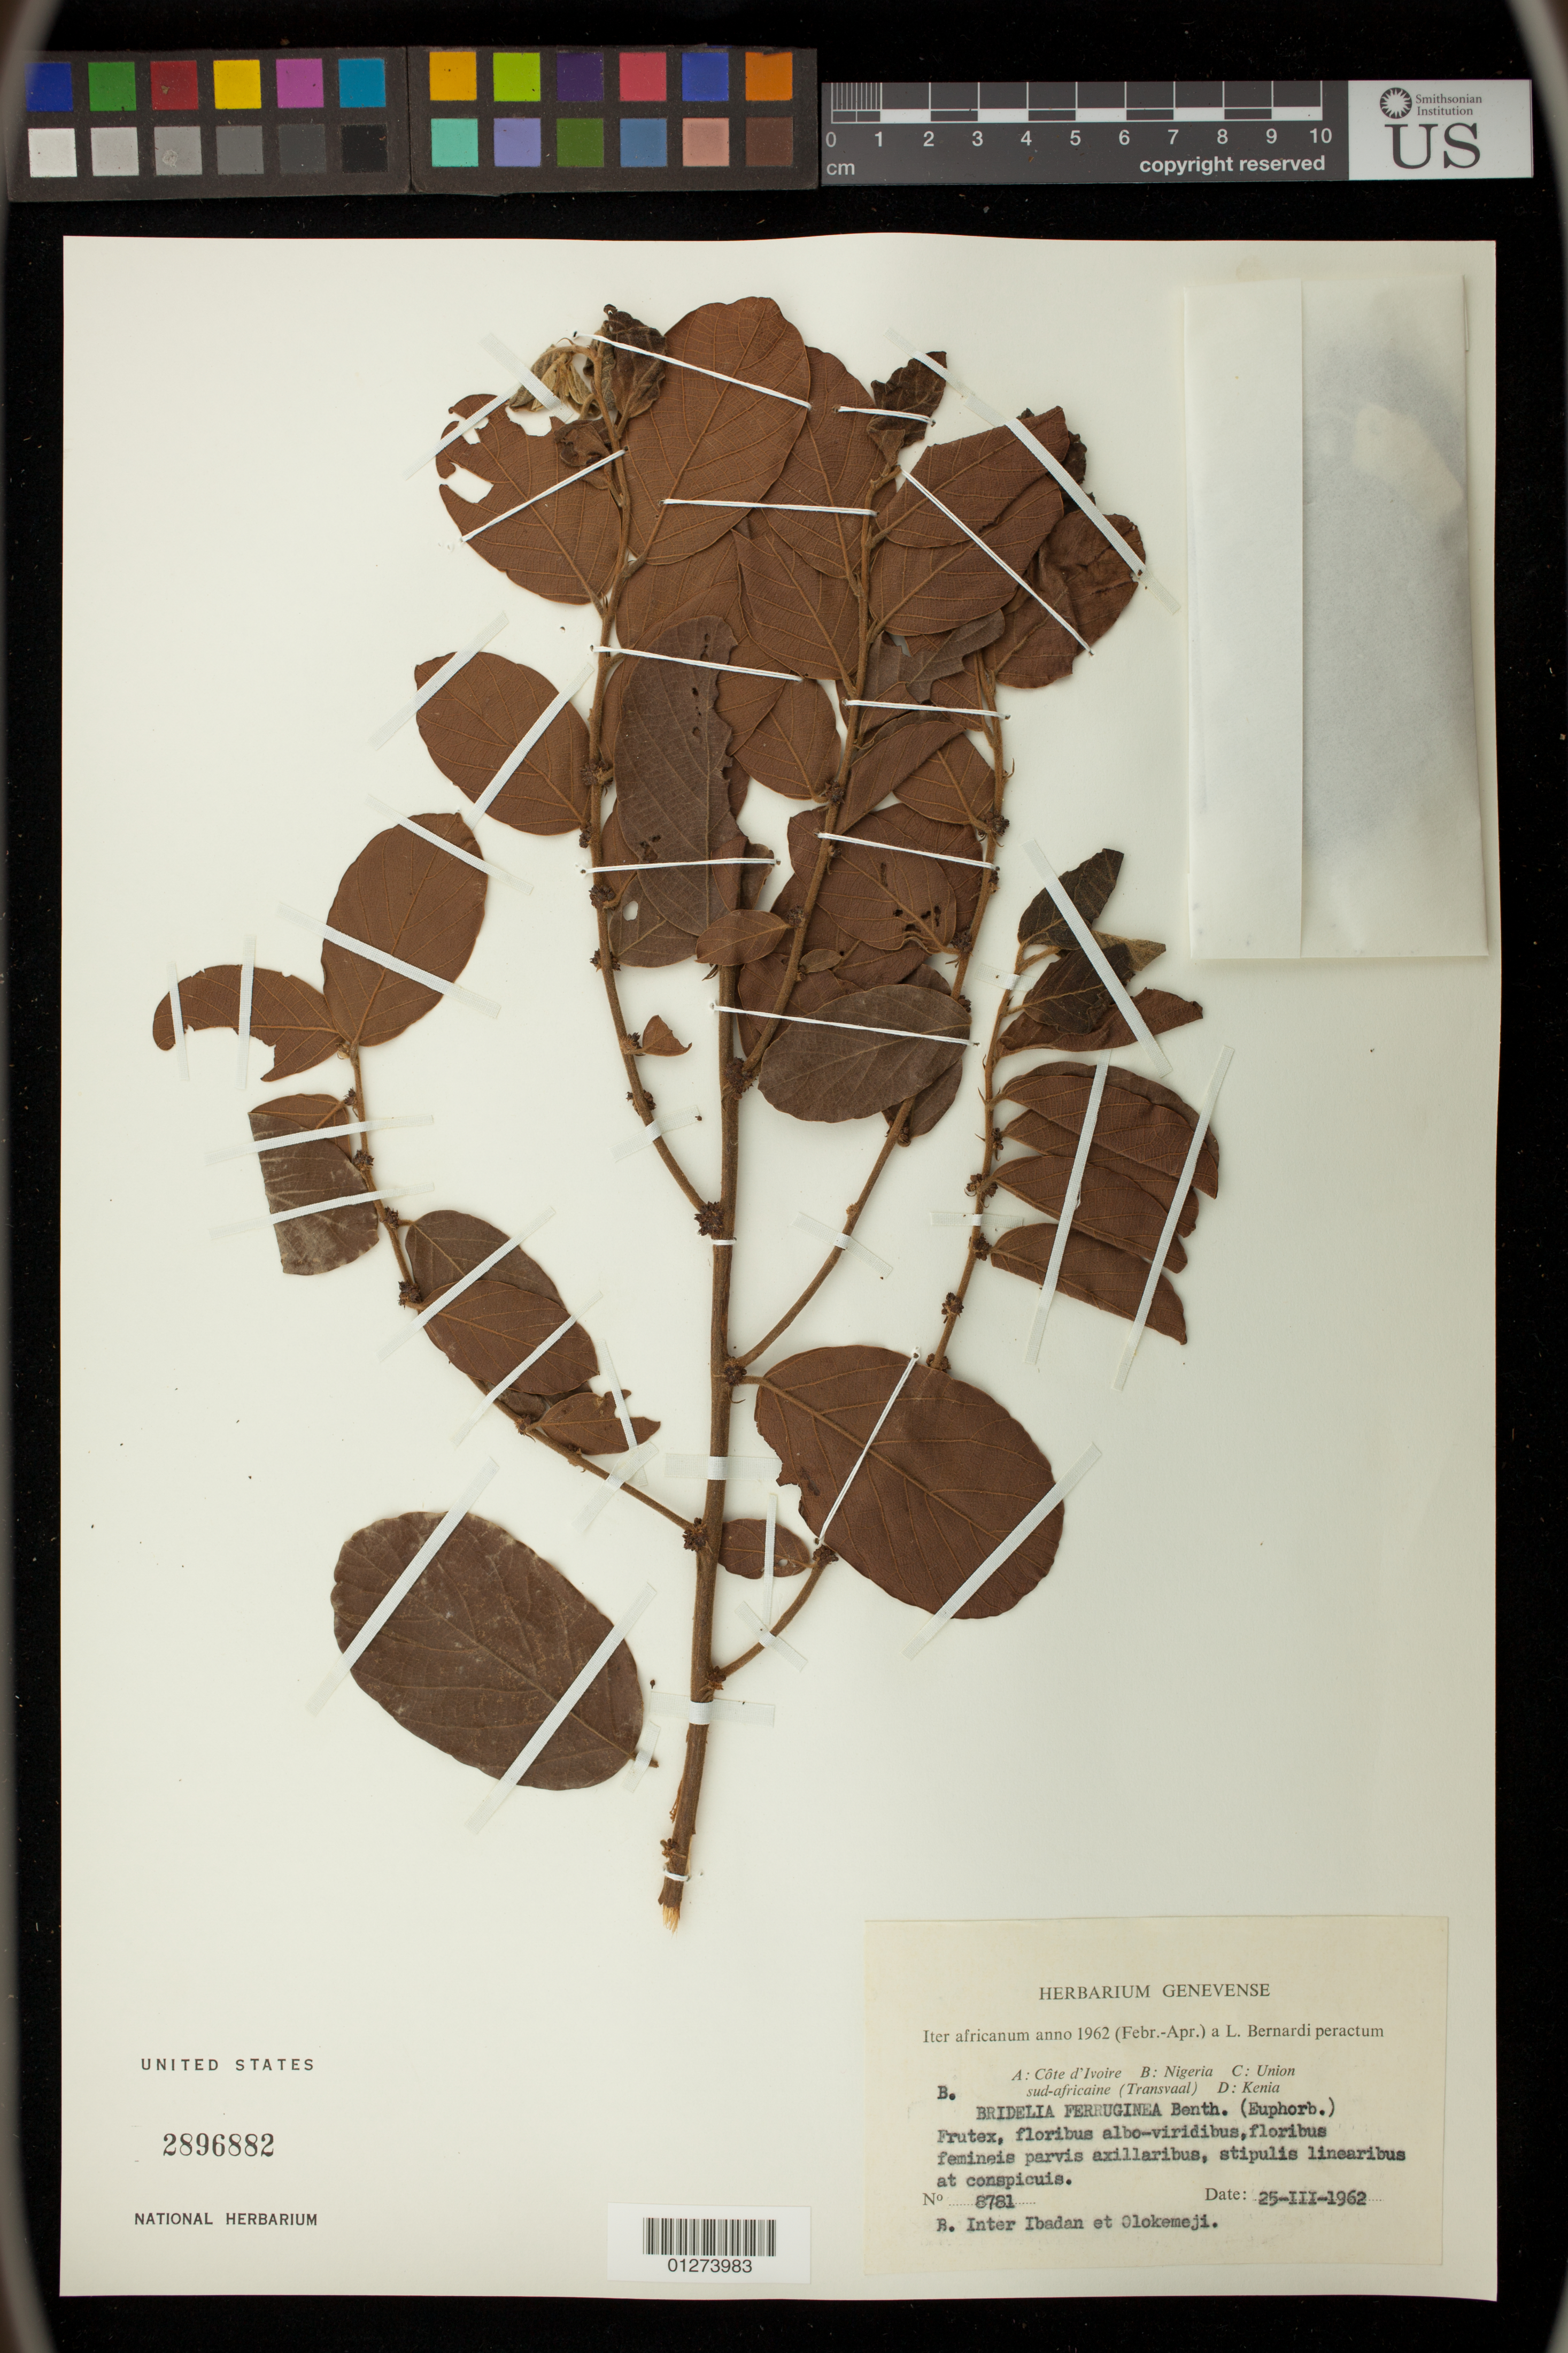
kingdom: Plantae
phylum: Tracheophyta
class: Magnoliopsida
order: Malpighiales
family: Phyllanthaceae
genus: Bridelia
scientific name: Bridelia ferruginea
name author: Benth.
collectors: L. Bernardi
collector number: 8781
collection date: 1962-03-25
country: Nigeria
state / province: Oyo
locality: Inter Ibadan et Olokemeji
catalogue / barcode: US 2896882